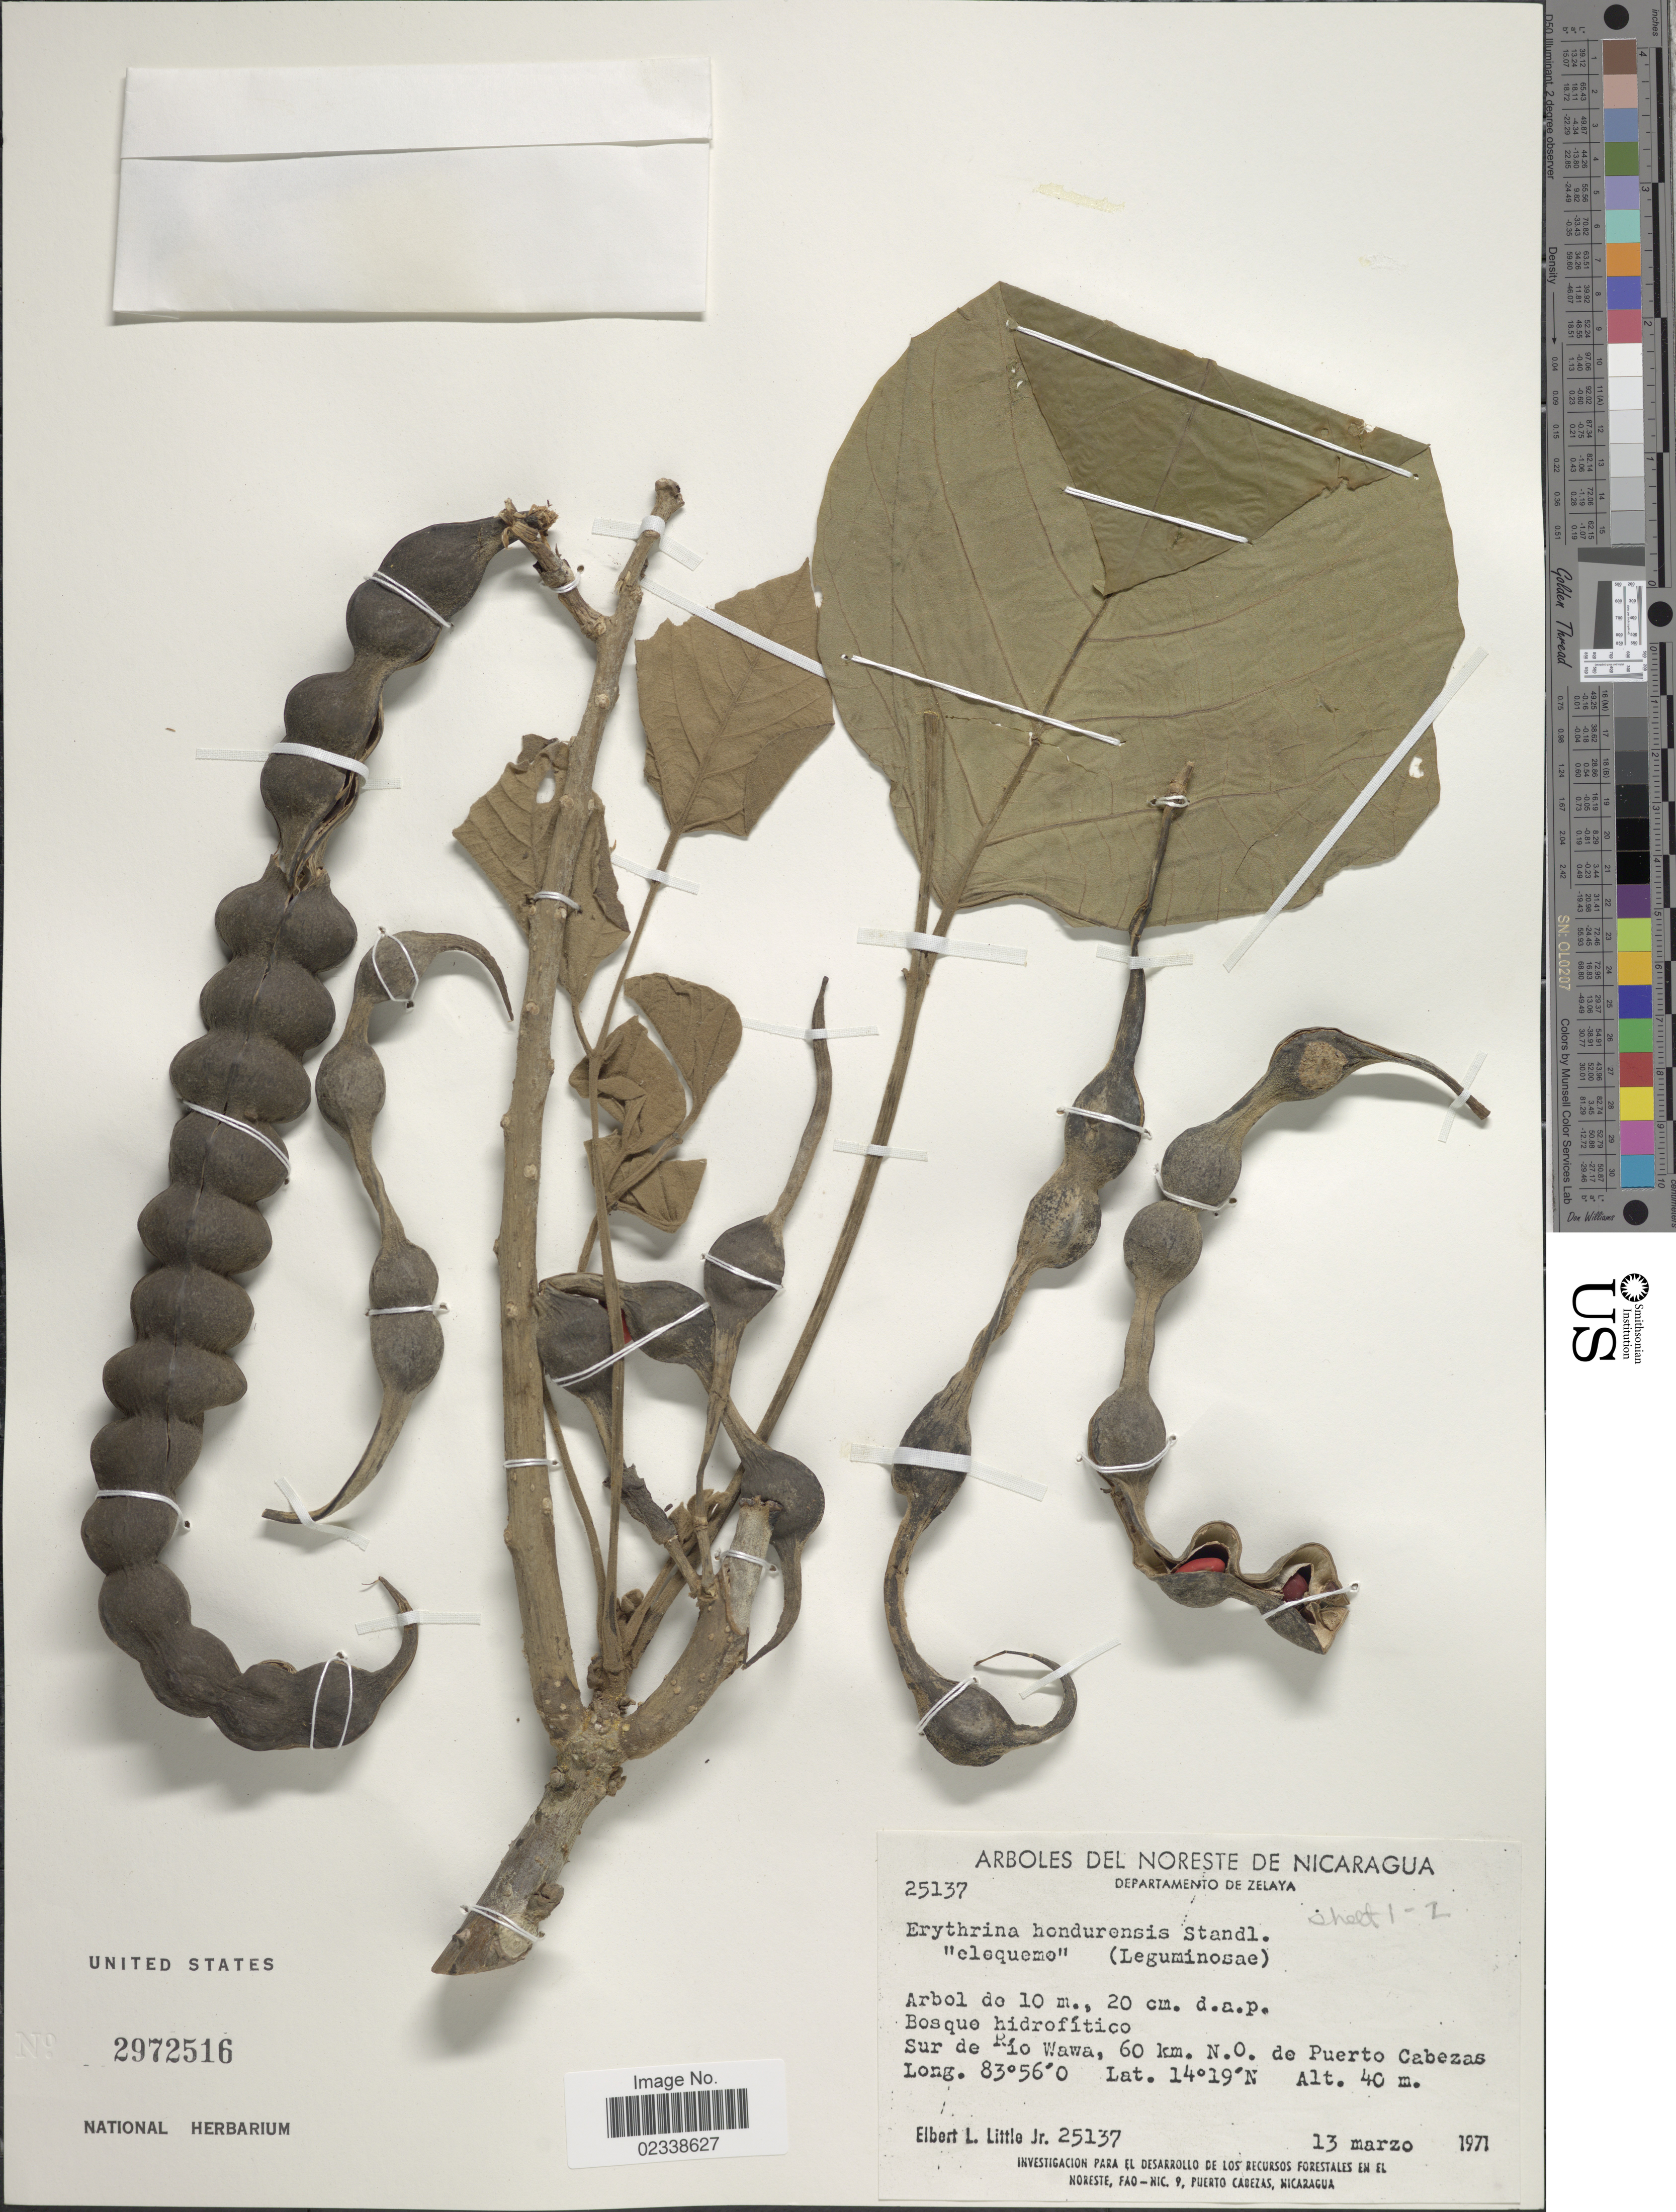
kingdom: Plantae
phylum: Tracheophyta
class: Magnoliopsida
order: Fabales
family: Fabaceae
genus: Erythrina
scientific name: Erythrina hondurensis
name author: Standl.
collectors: E. L. Little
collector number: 25137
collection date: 1971-03-13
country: Nicaragua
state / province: Atlantico Norte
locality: Arboles Del Noreste De Nicaragua, Departamento de Zelaya, Sur de Rio Wawa, 60 km. N.O. de Puerto Cabezas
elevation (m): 40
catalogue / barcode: US 2972516